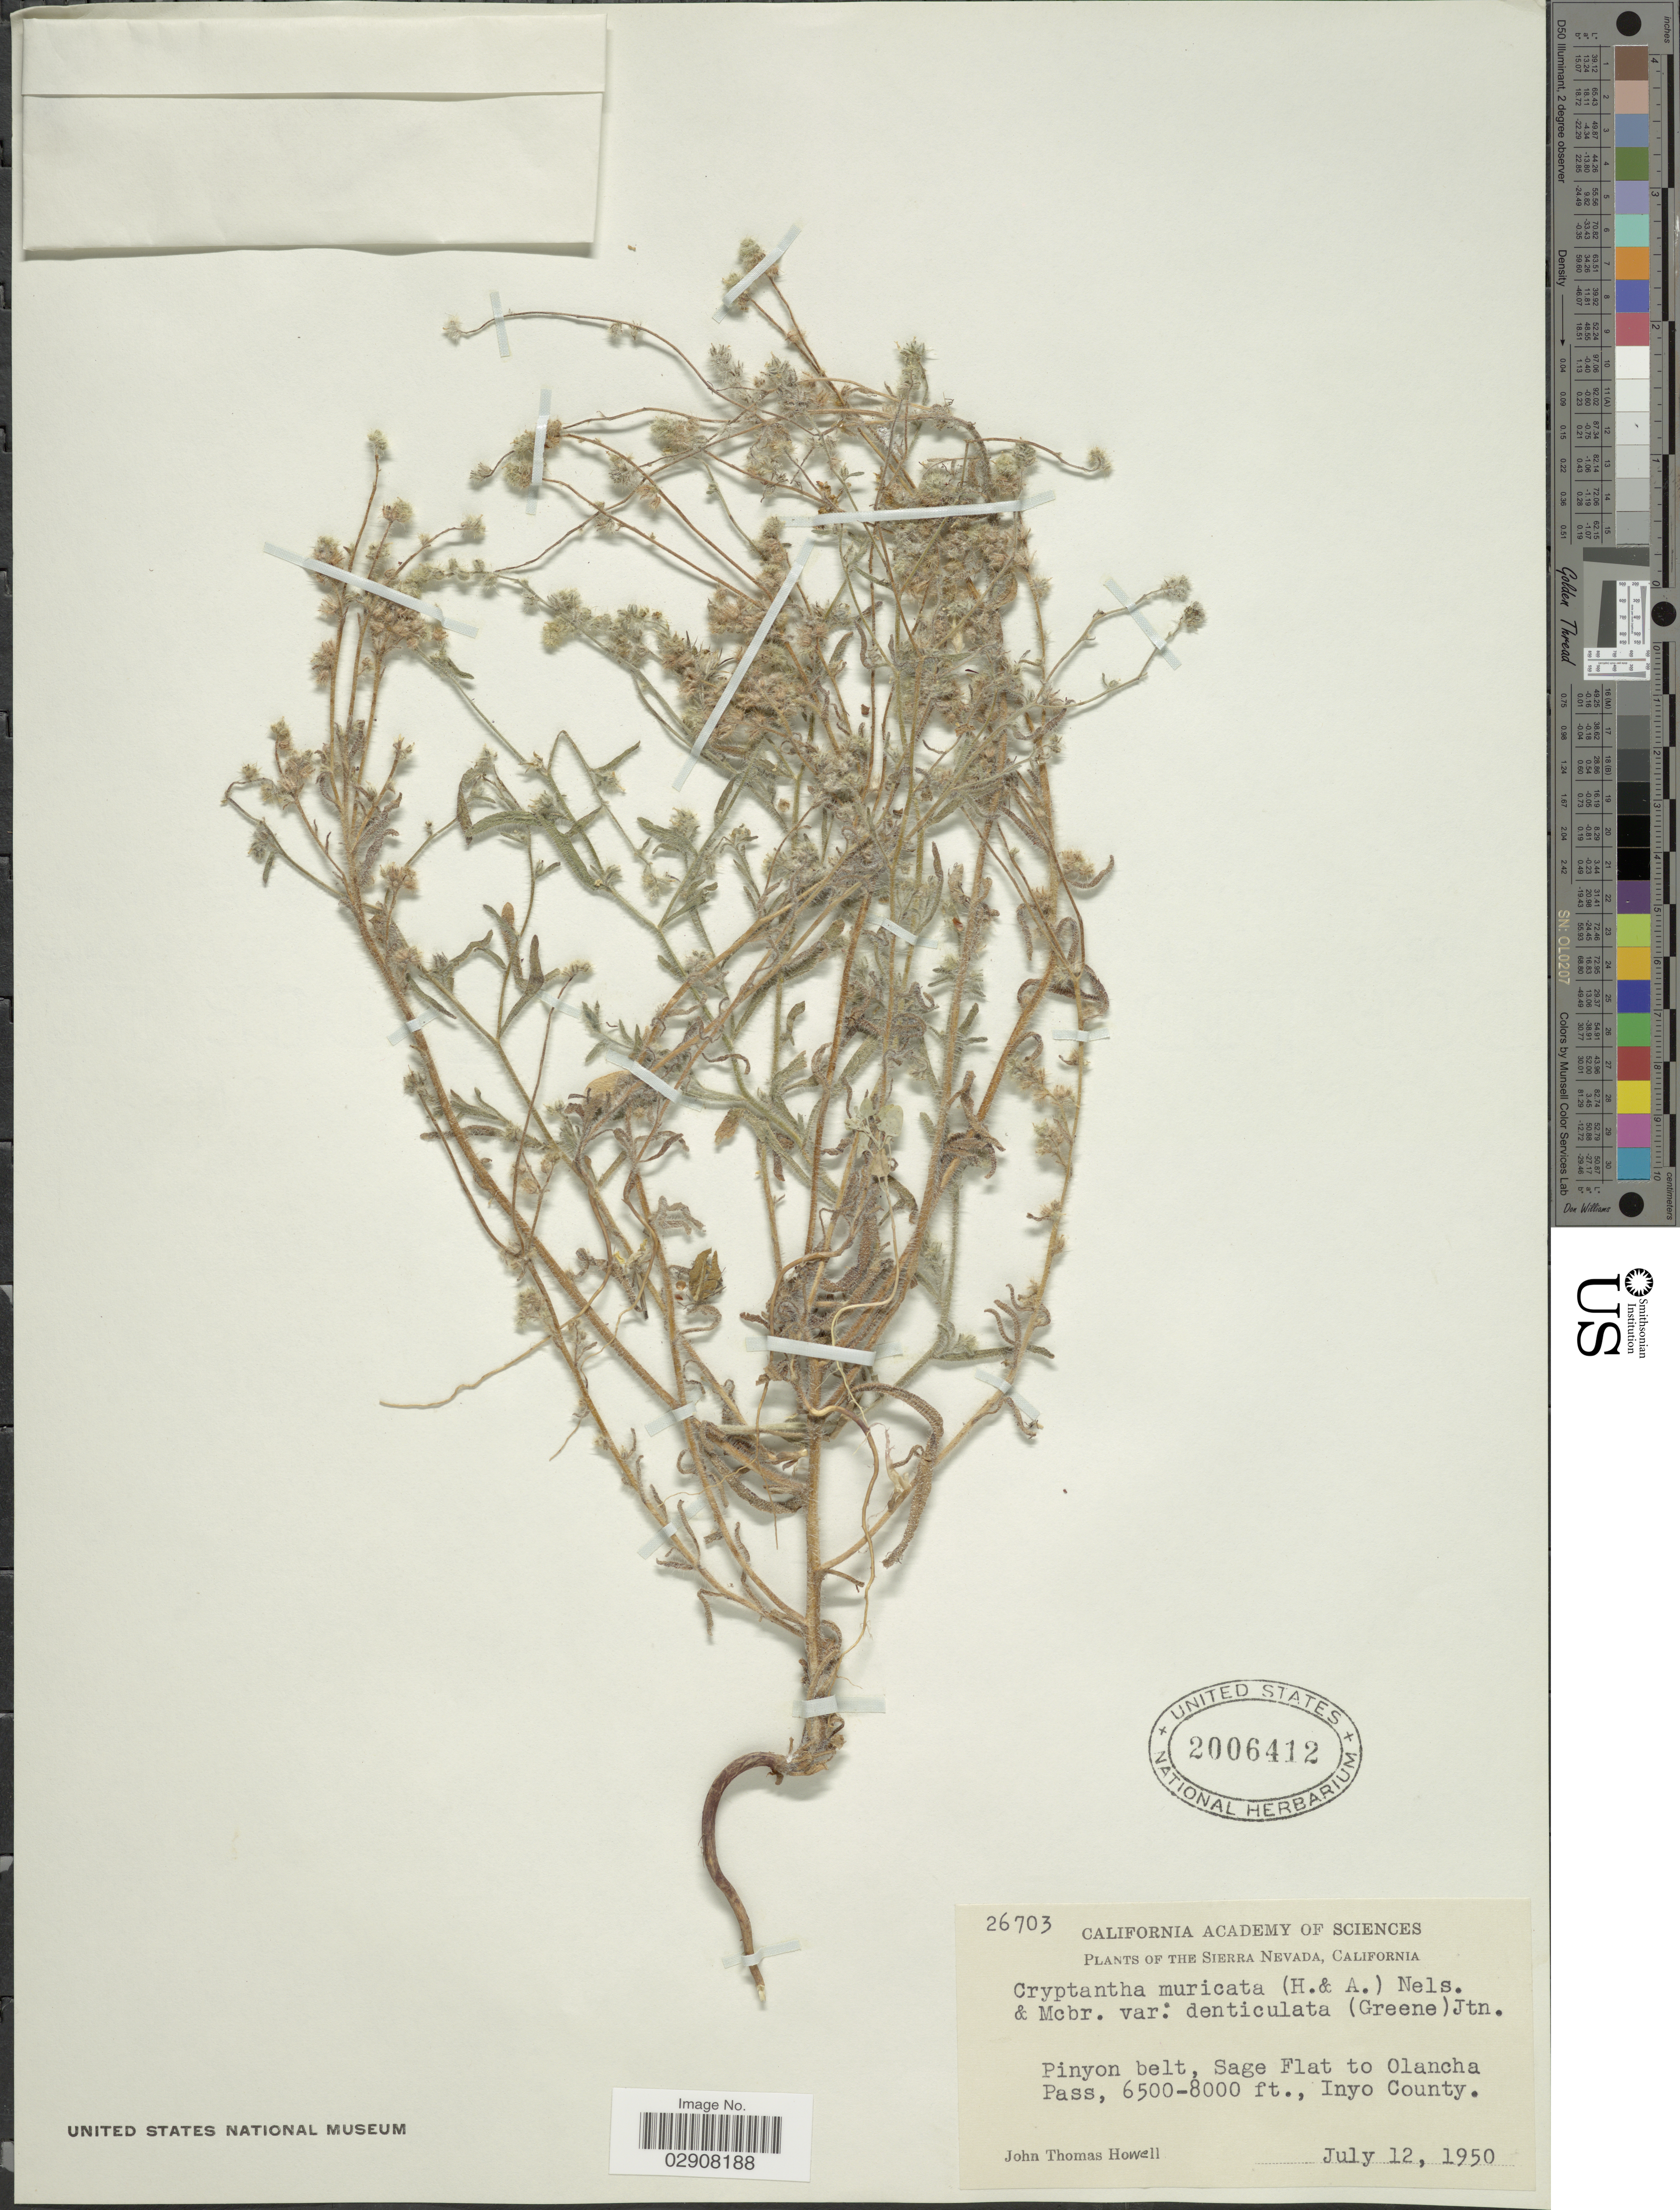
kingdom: Plantae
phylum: Tracheophyta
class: Magnoliopsida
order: Boraginales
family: Boraginaceae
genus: Cryptantha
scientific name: Cryptantha muricata var. denticulata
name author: (Greene) I.M. Johnst.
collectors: J. T. Howell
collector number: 26703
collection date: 1950-07-12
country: United States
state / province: California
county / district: Inyo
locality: Sierra Nevada. Pinyon belt, Sage Flat to Olancha Pass. Inyo County.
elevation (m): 1981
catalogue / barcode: US 2006412